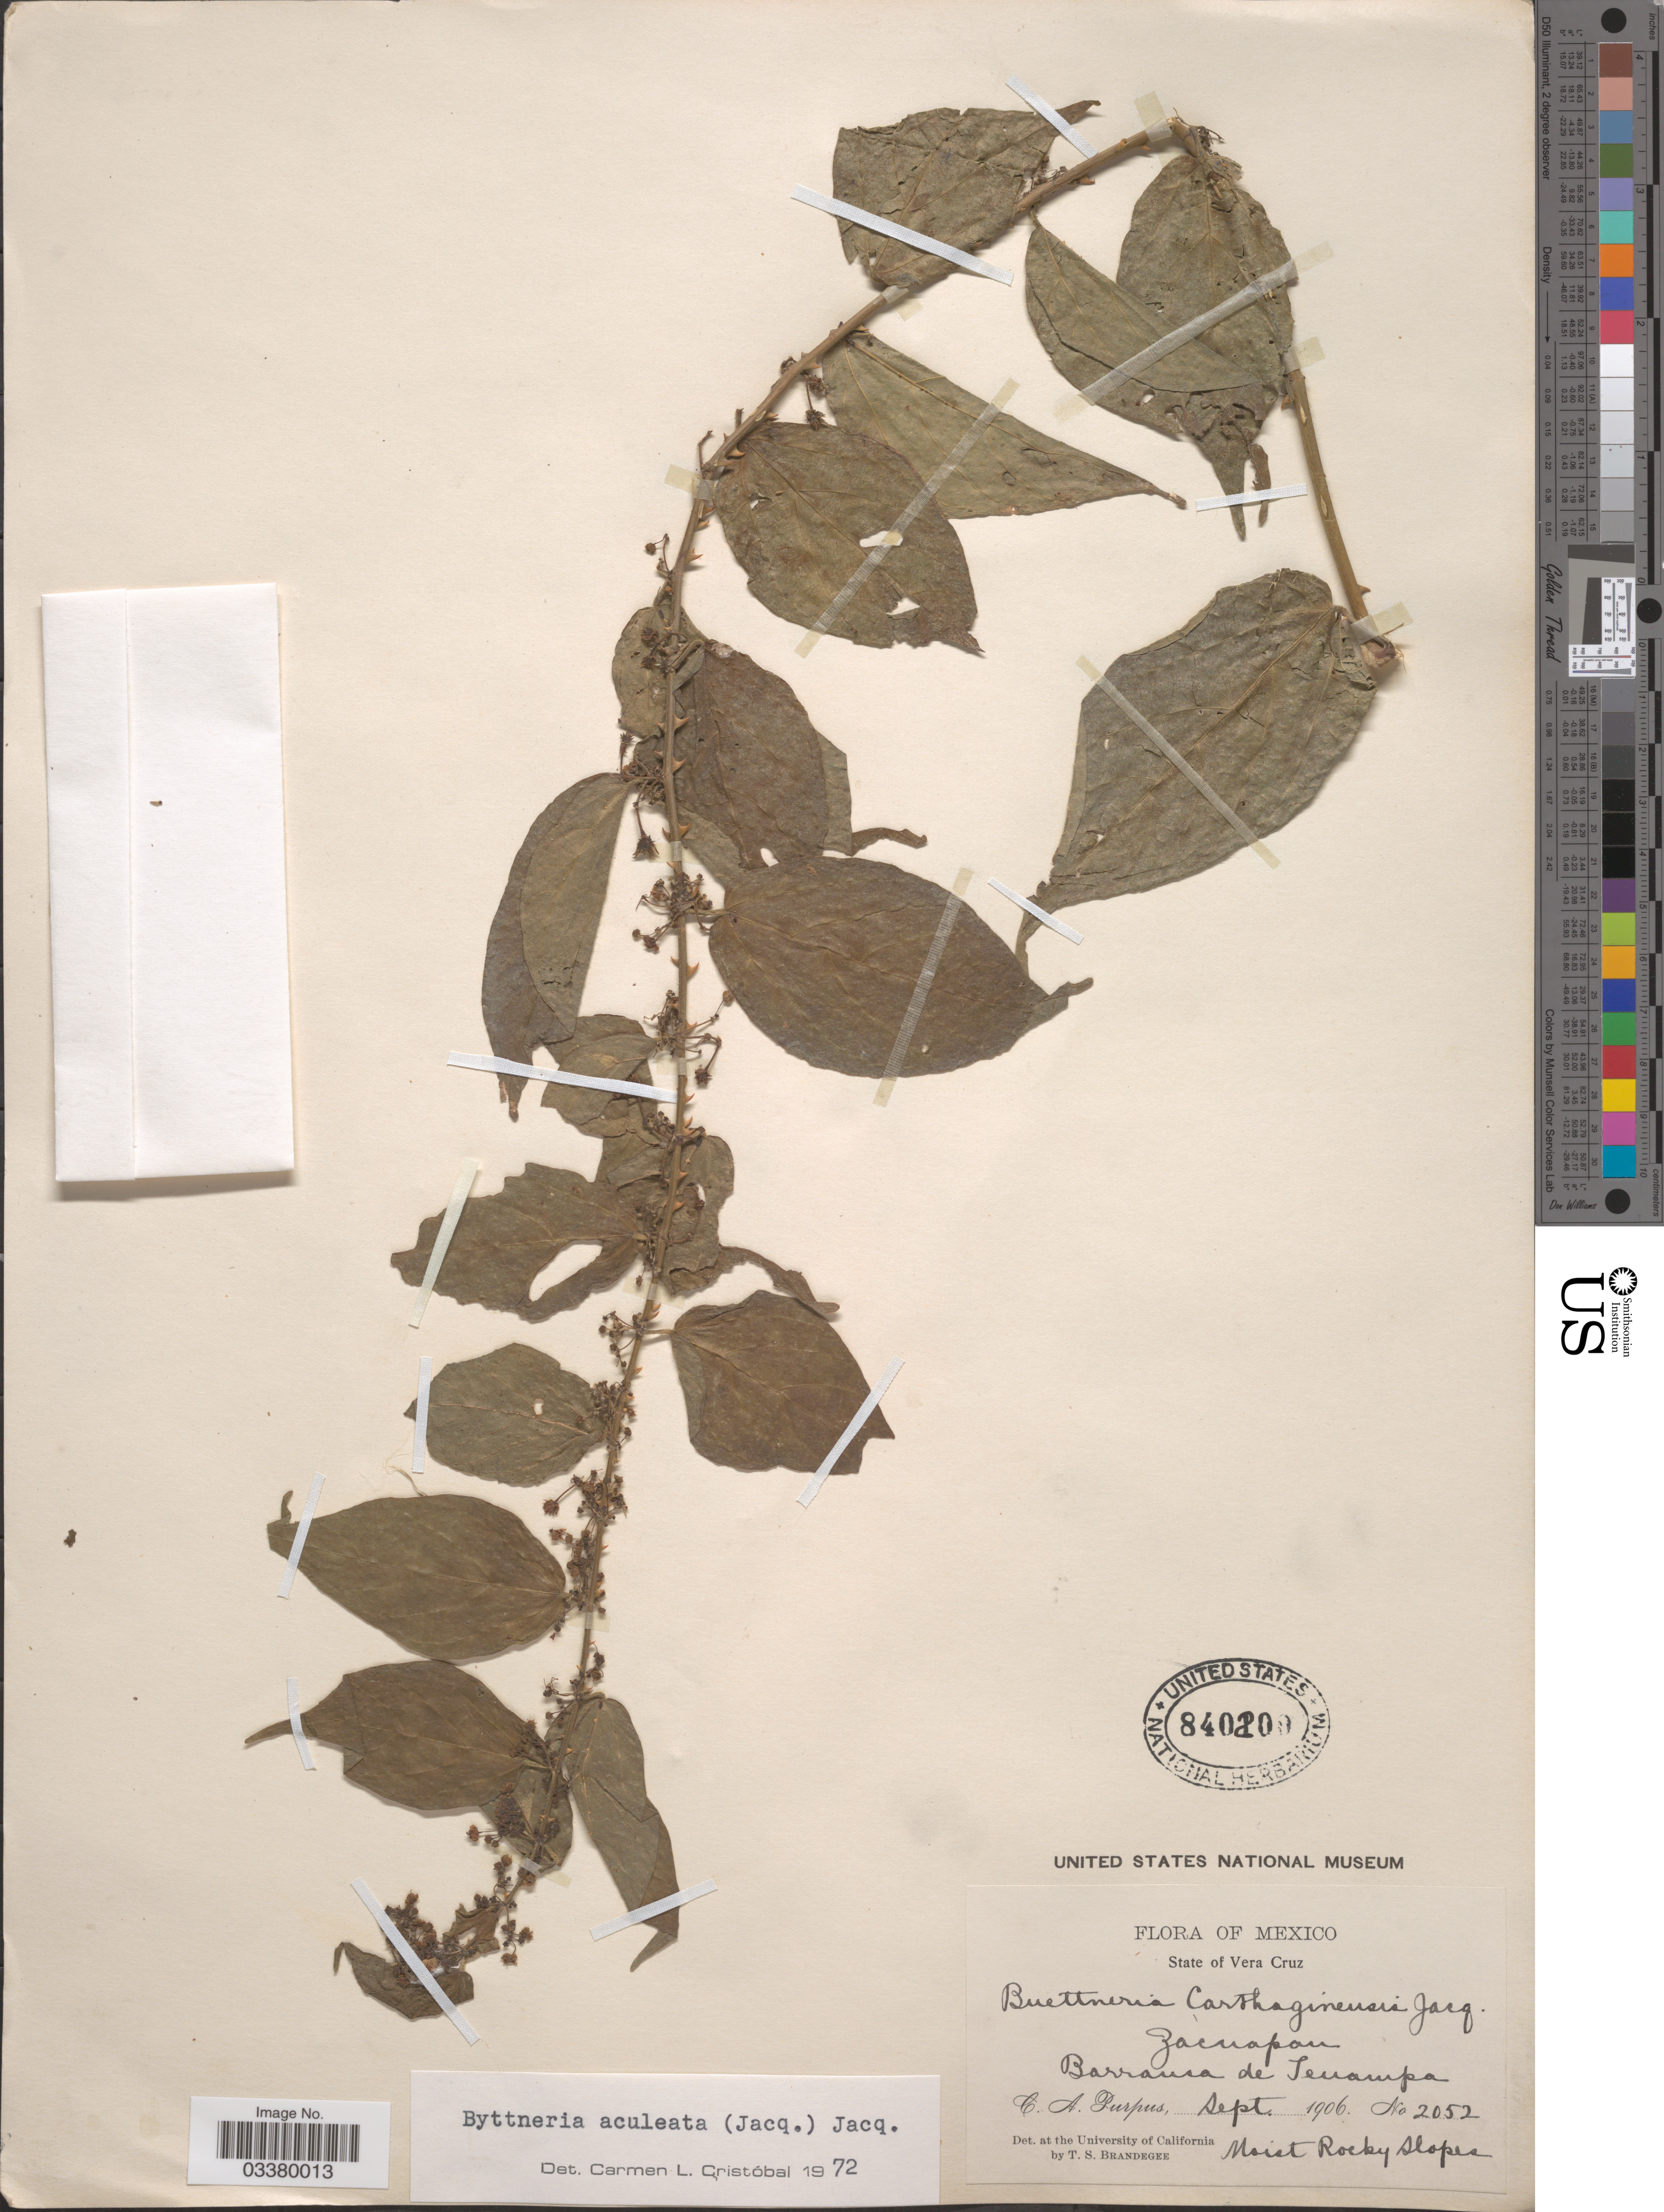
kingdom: Plantae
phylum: Tracheophyta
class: Magnoliopsida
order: Malvales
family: Malvaceae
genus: Byttneria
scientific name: Byttneria aculeata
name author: (Jacq.) Jacq.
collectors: C. A. Purpus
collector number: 2052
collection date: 1906-09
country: Mexico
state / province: Veracruz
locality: State of Vera Cruz. Zacuapan, Barranca de Tenampa.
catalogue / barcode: US 840200